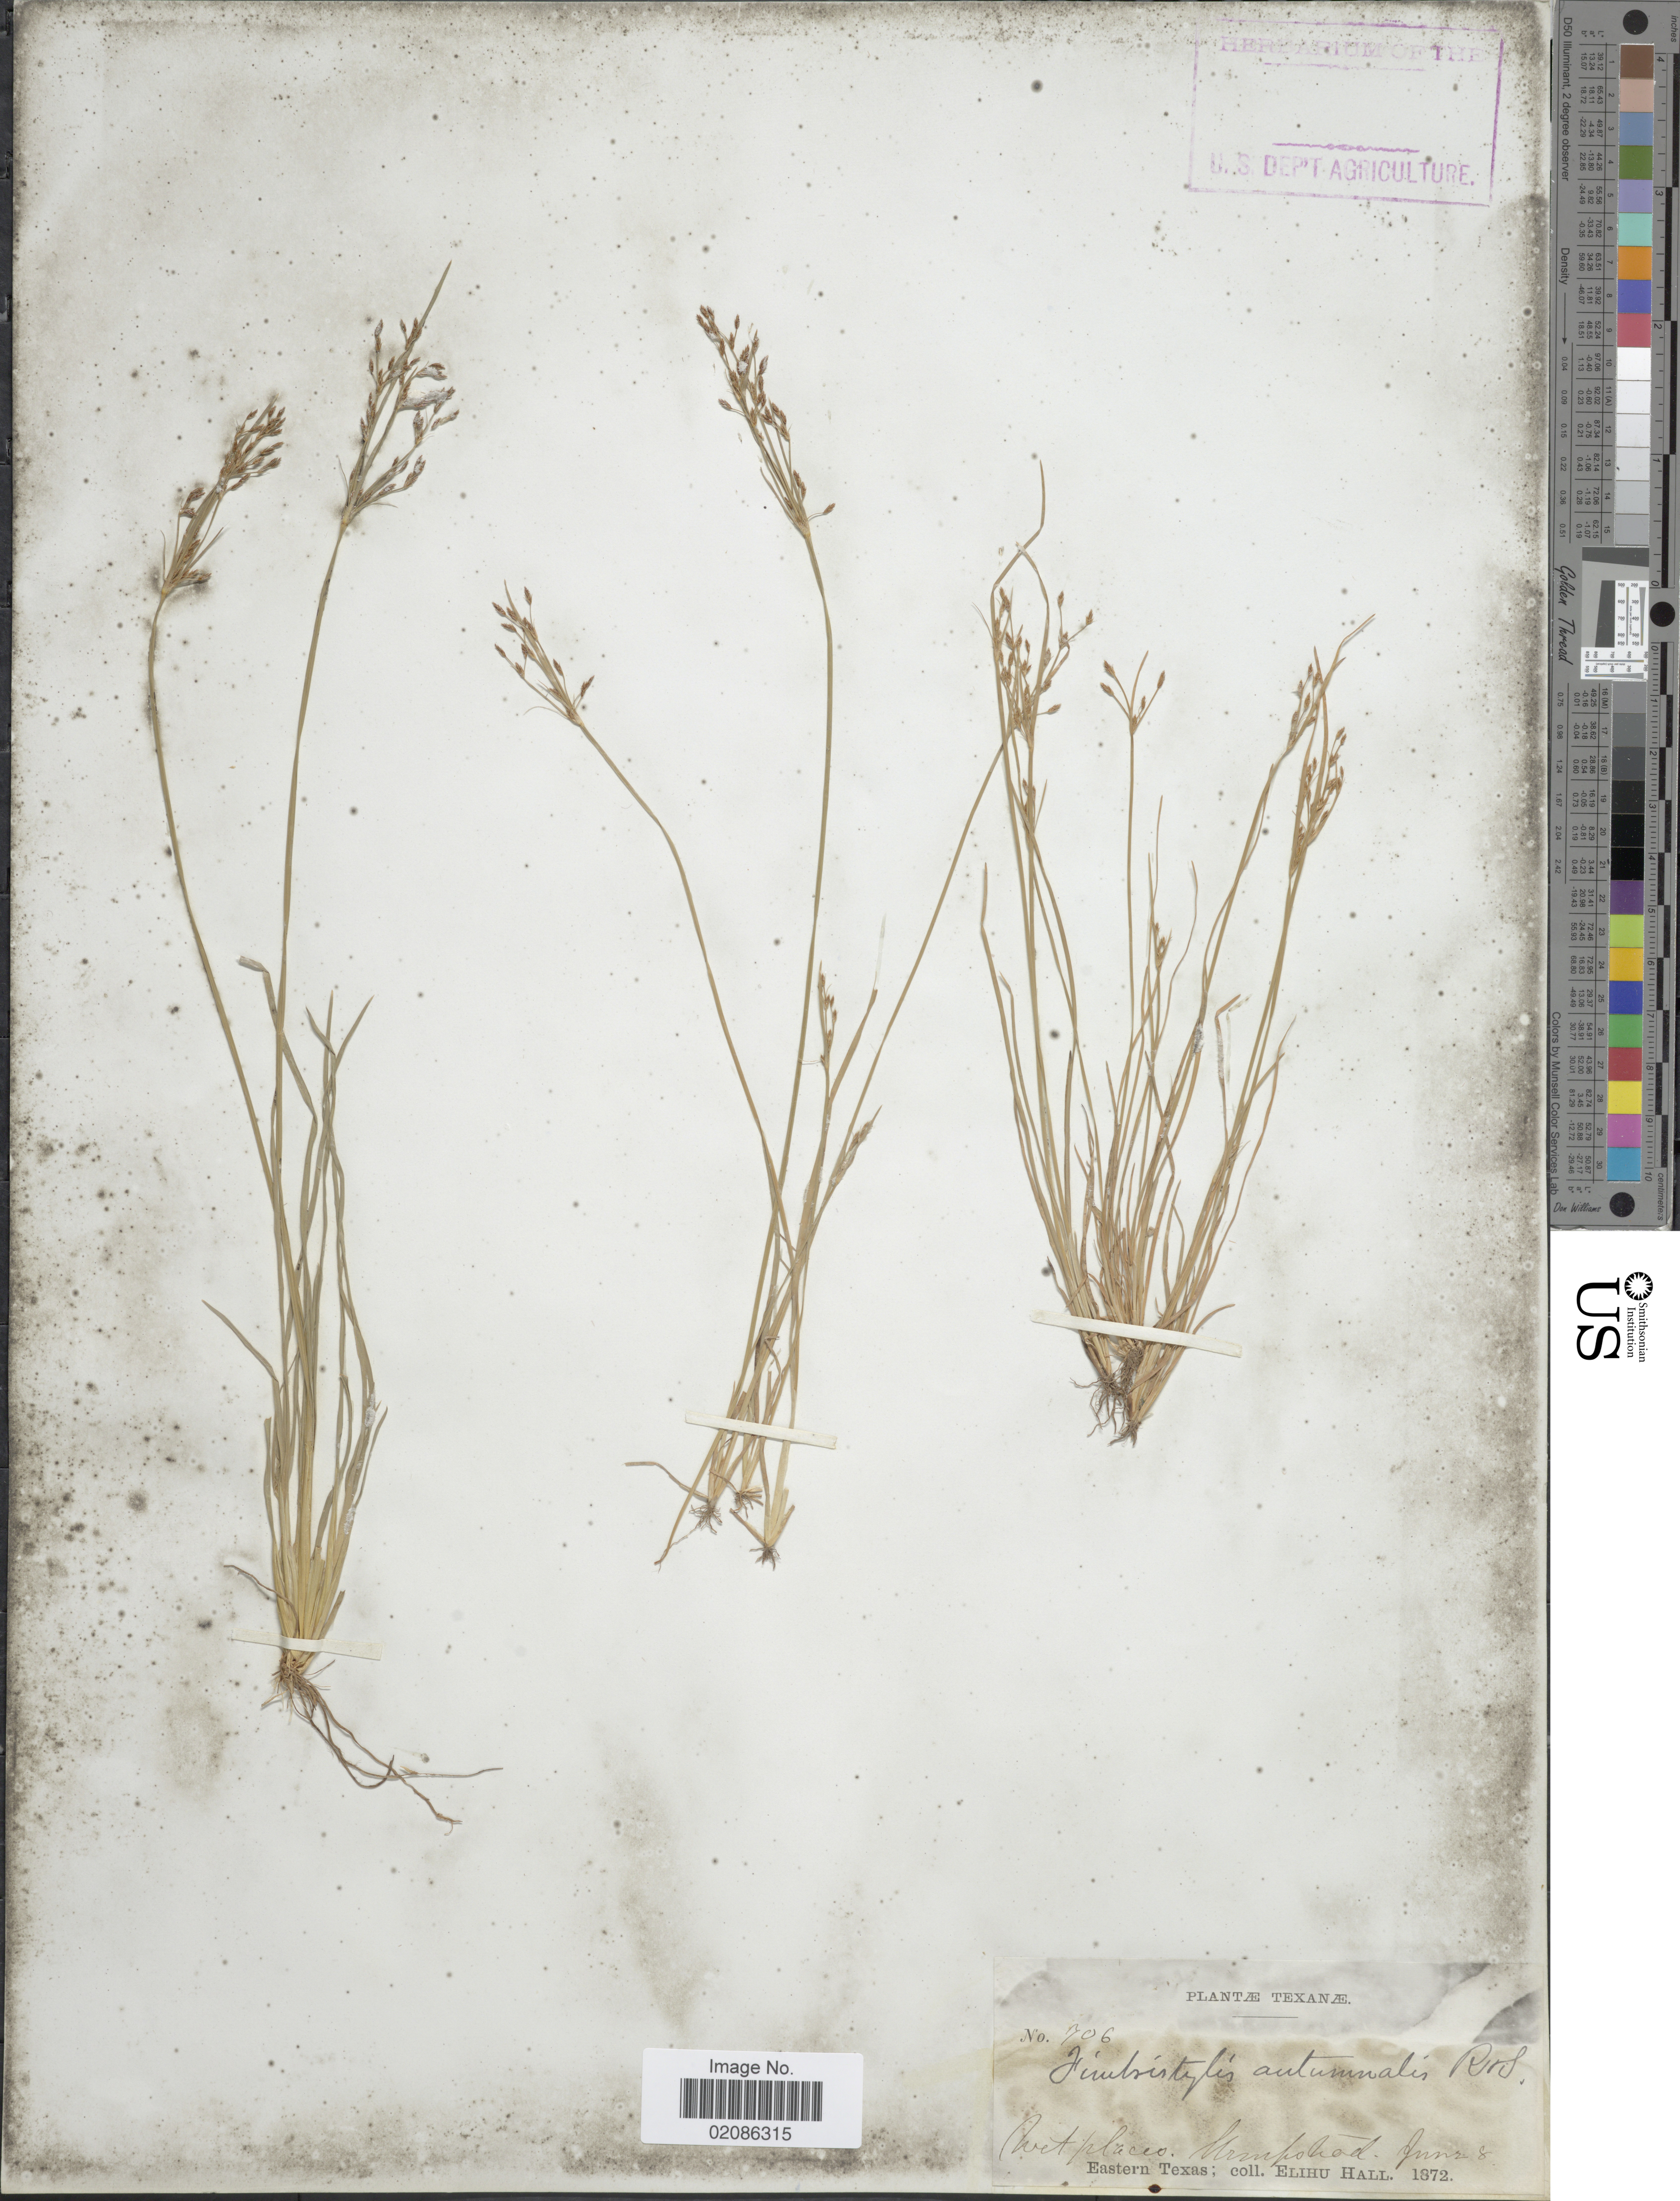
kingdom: Plantae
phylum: Tracheophyta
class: Liliopsida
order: Poales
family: Cyperaceae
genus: Fimbristylis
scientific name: Fimbristylis autumnalis (L.) Roem. & Schult.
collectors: E. Hall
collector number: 706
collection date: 1872-06-08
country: United States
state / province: Texas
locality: Wet places, Hempstead, Eastern Texas